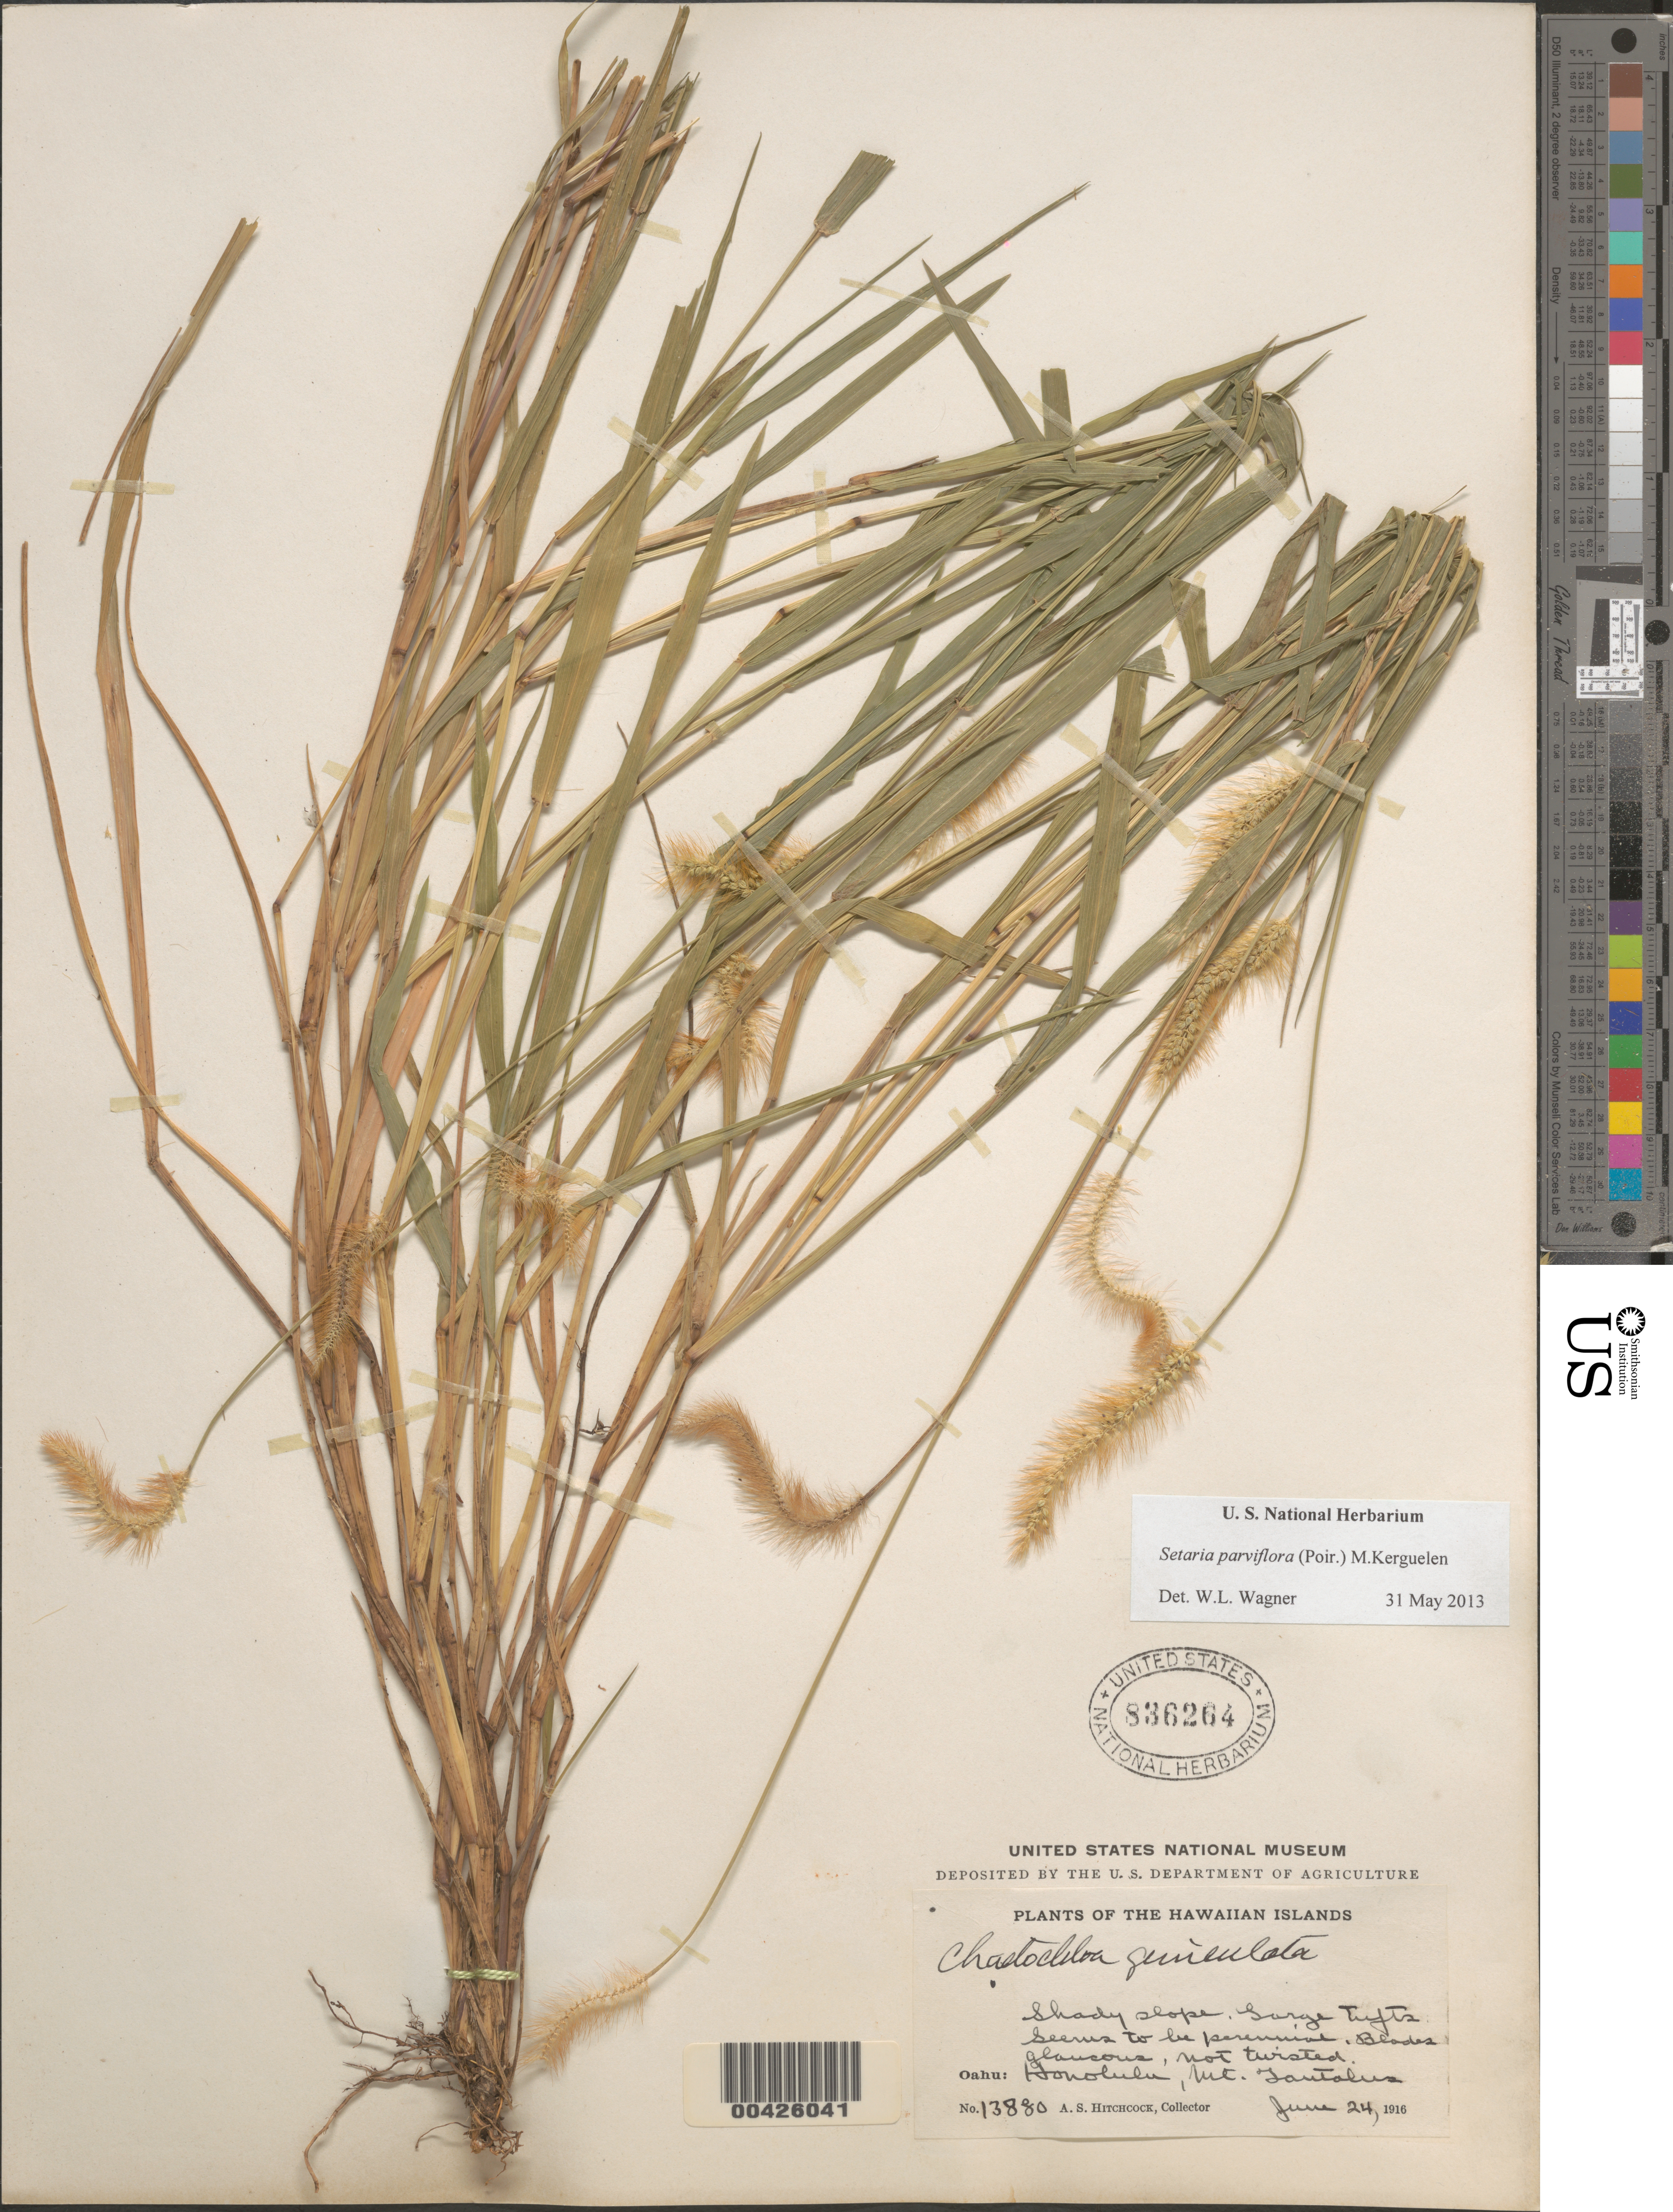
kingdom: Plantae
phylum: Tracheophyta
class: Liliopsida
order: Poales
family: Poaceae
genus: Setaria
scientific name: Setaria parviflora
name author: (Poir.) Kerguélen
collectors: A. S. Hitchcock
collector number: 13880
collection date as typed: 24 Jun 1916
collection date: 1916-06-24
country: United States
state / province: Hawaii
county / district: Honolulu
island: Oahu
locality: Honolulu, Mount Tantalus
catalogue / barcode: US 836264